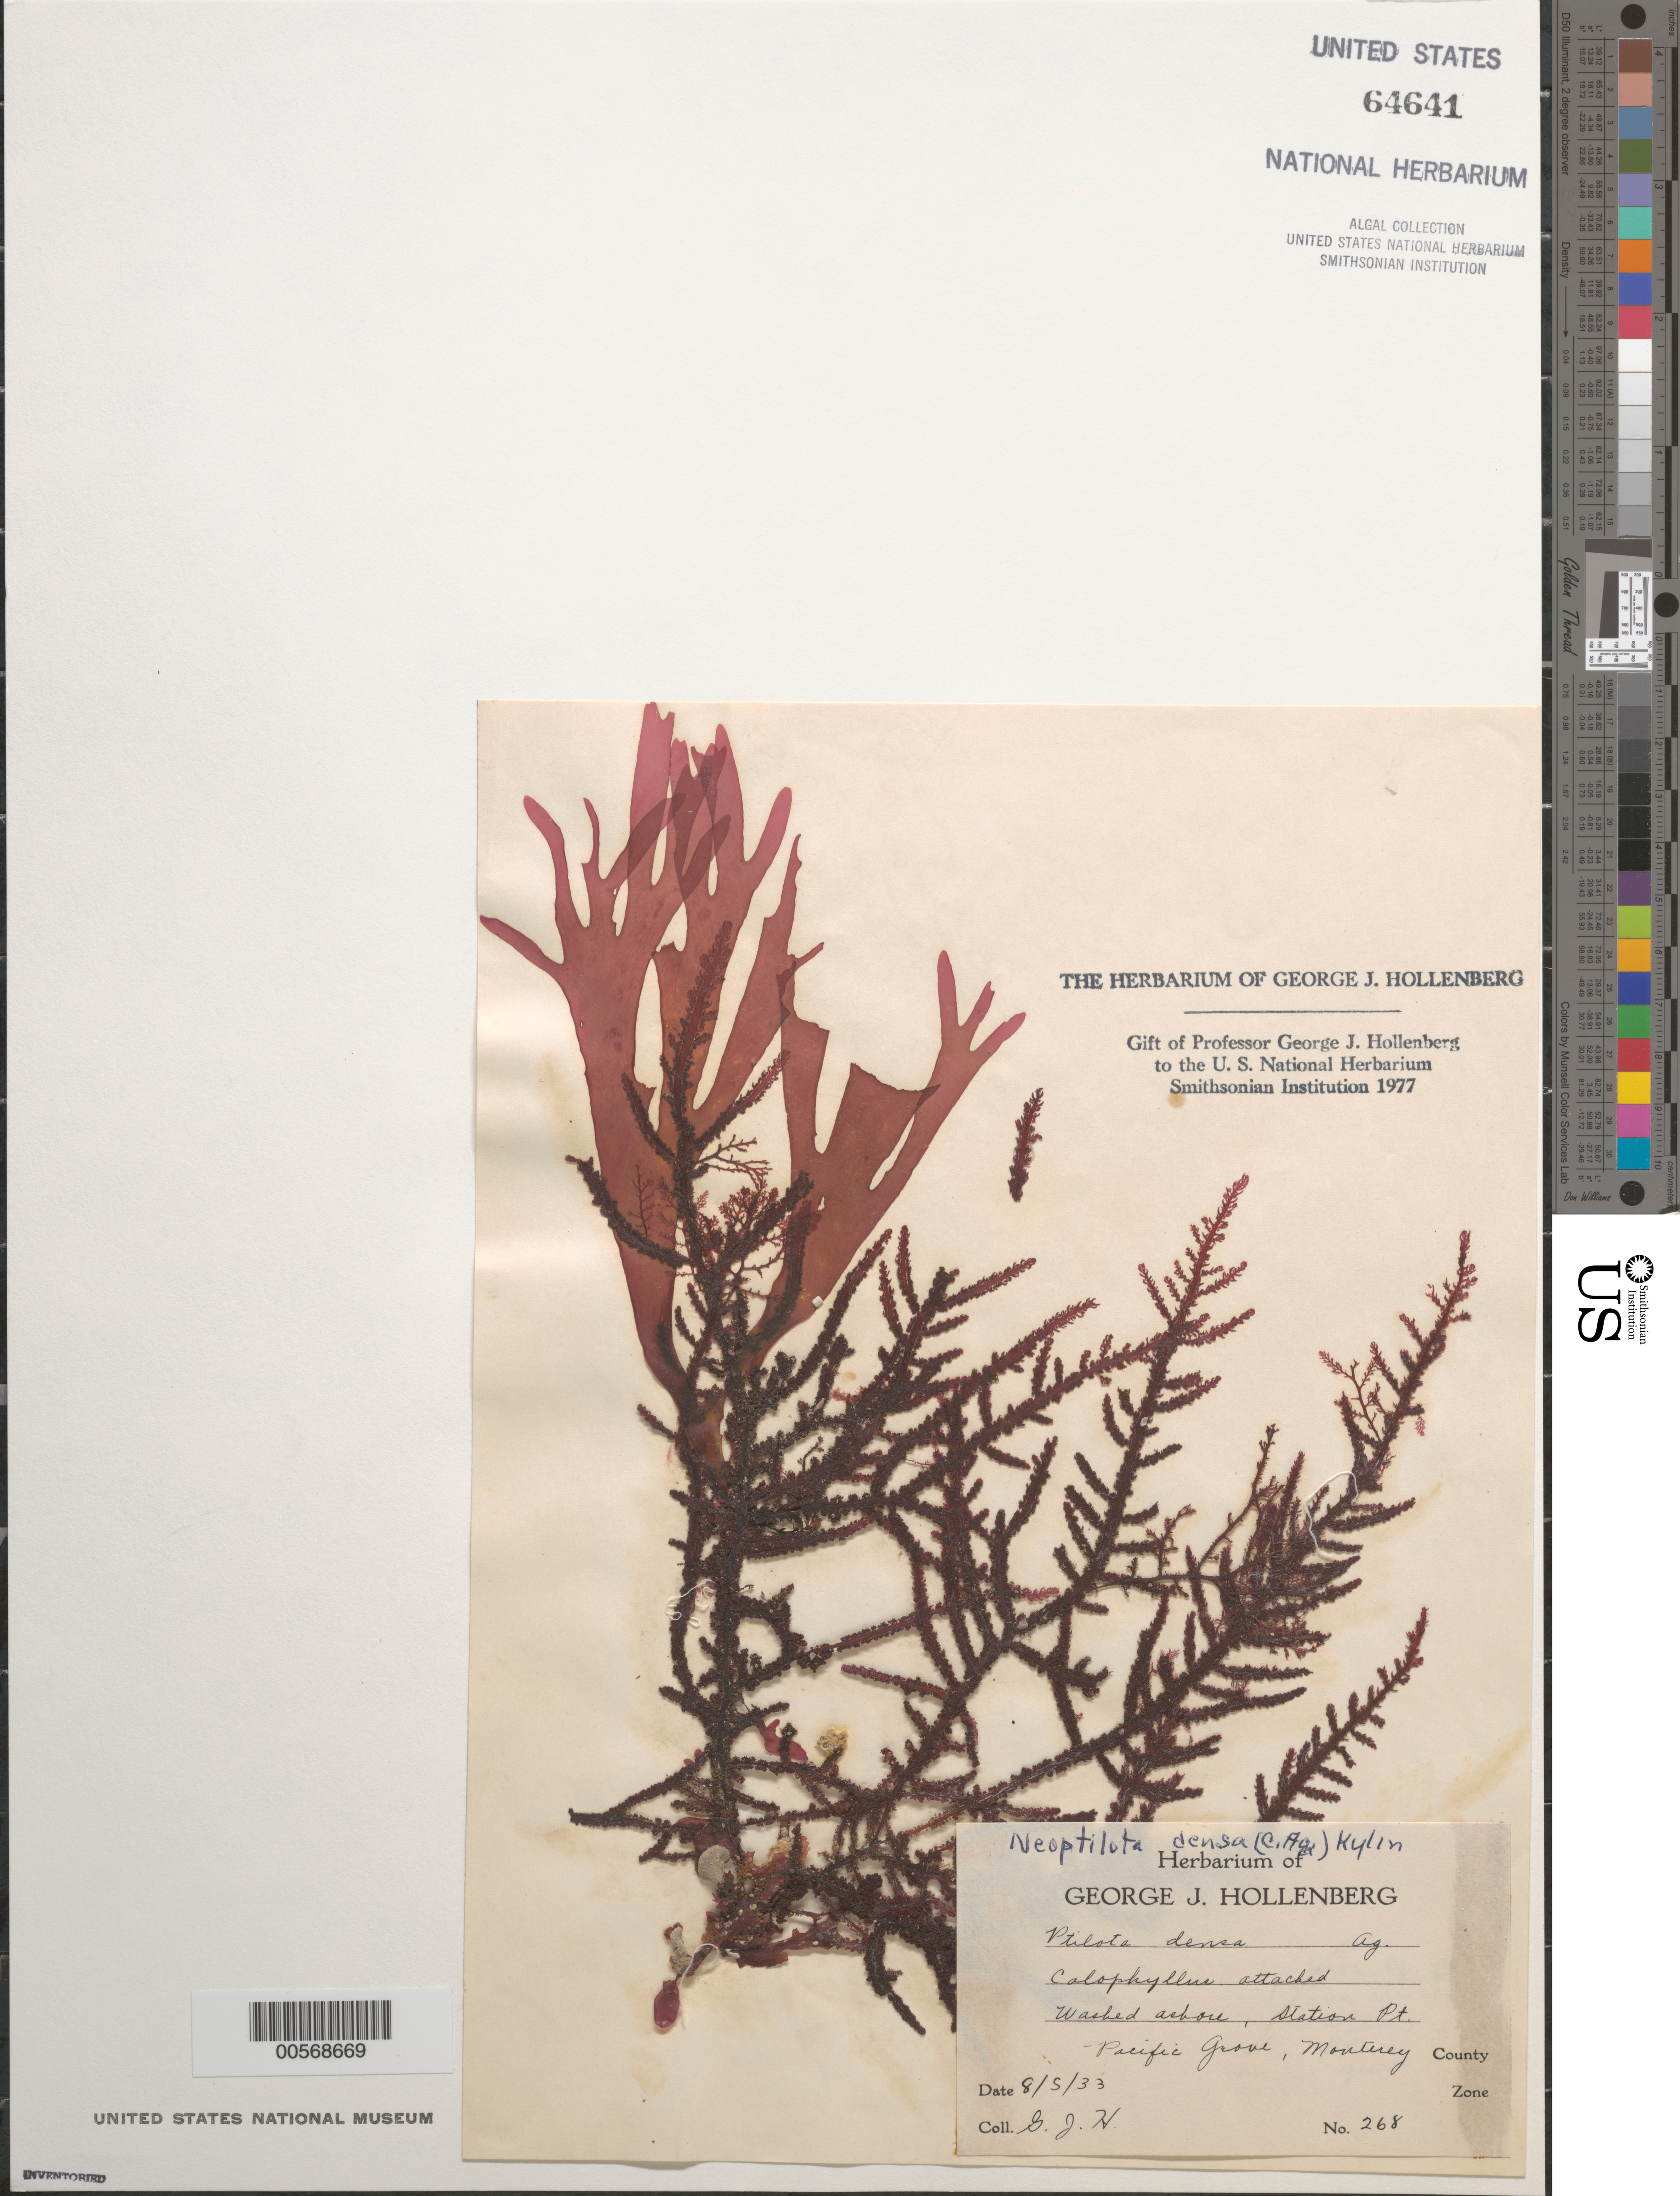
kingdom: Plantae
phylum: Rhodophyta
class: Florideophyceae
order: Ceramiales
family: Wrangeliaceae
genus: Ptilota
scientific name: Ptilota densa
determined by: Algae name updating Project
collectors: G. Hollenberg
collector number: GJH 268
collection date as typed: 05 Aug 1933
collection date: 1933-08-05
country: United States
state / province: California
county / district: Monterey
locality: Station Point, Pacific Grove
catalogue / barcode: US 64641